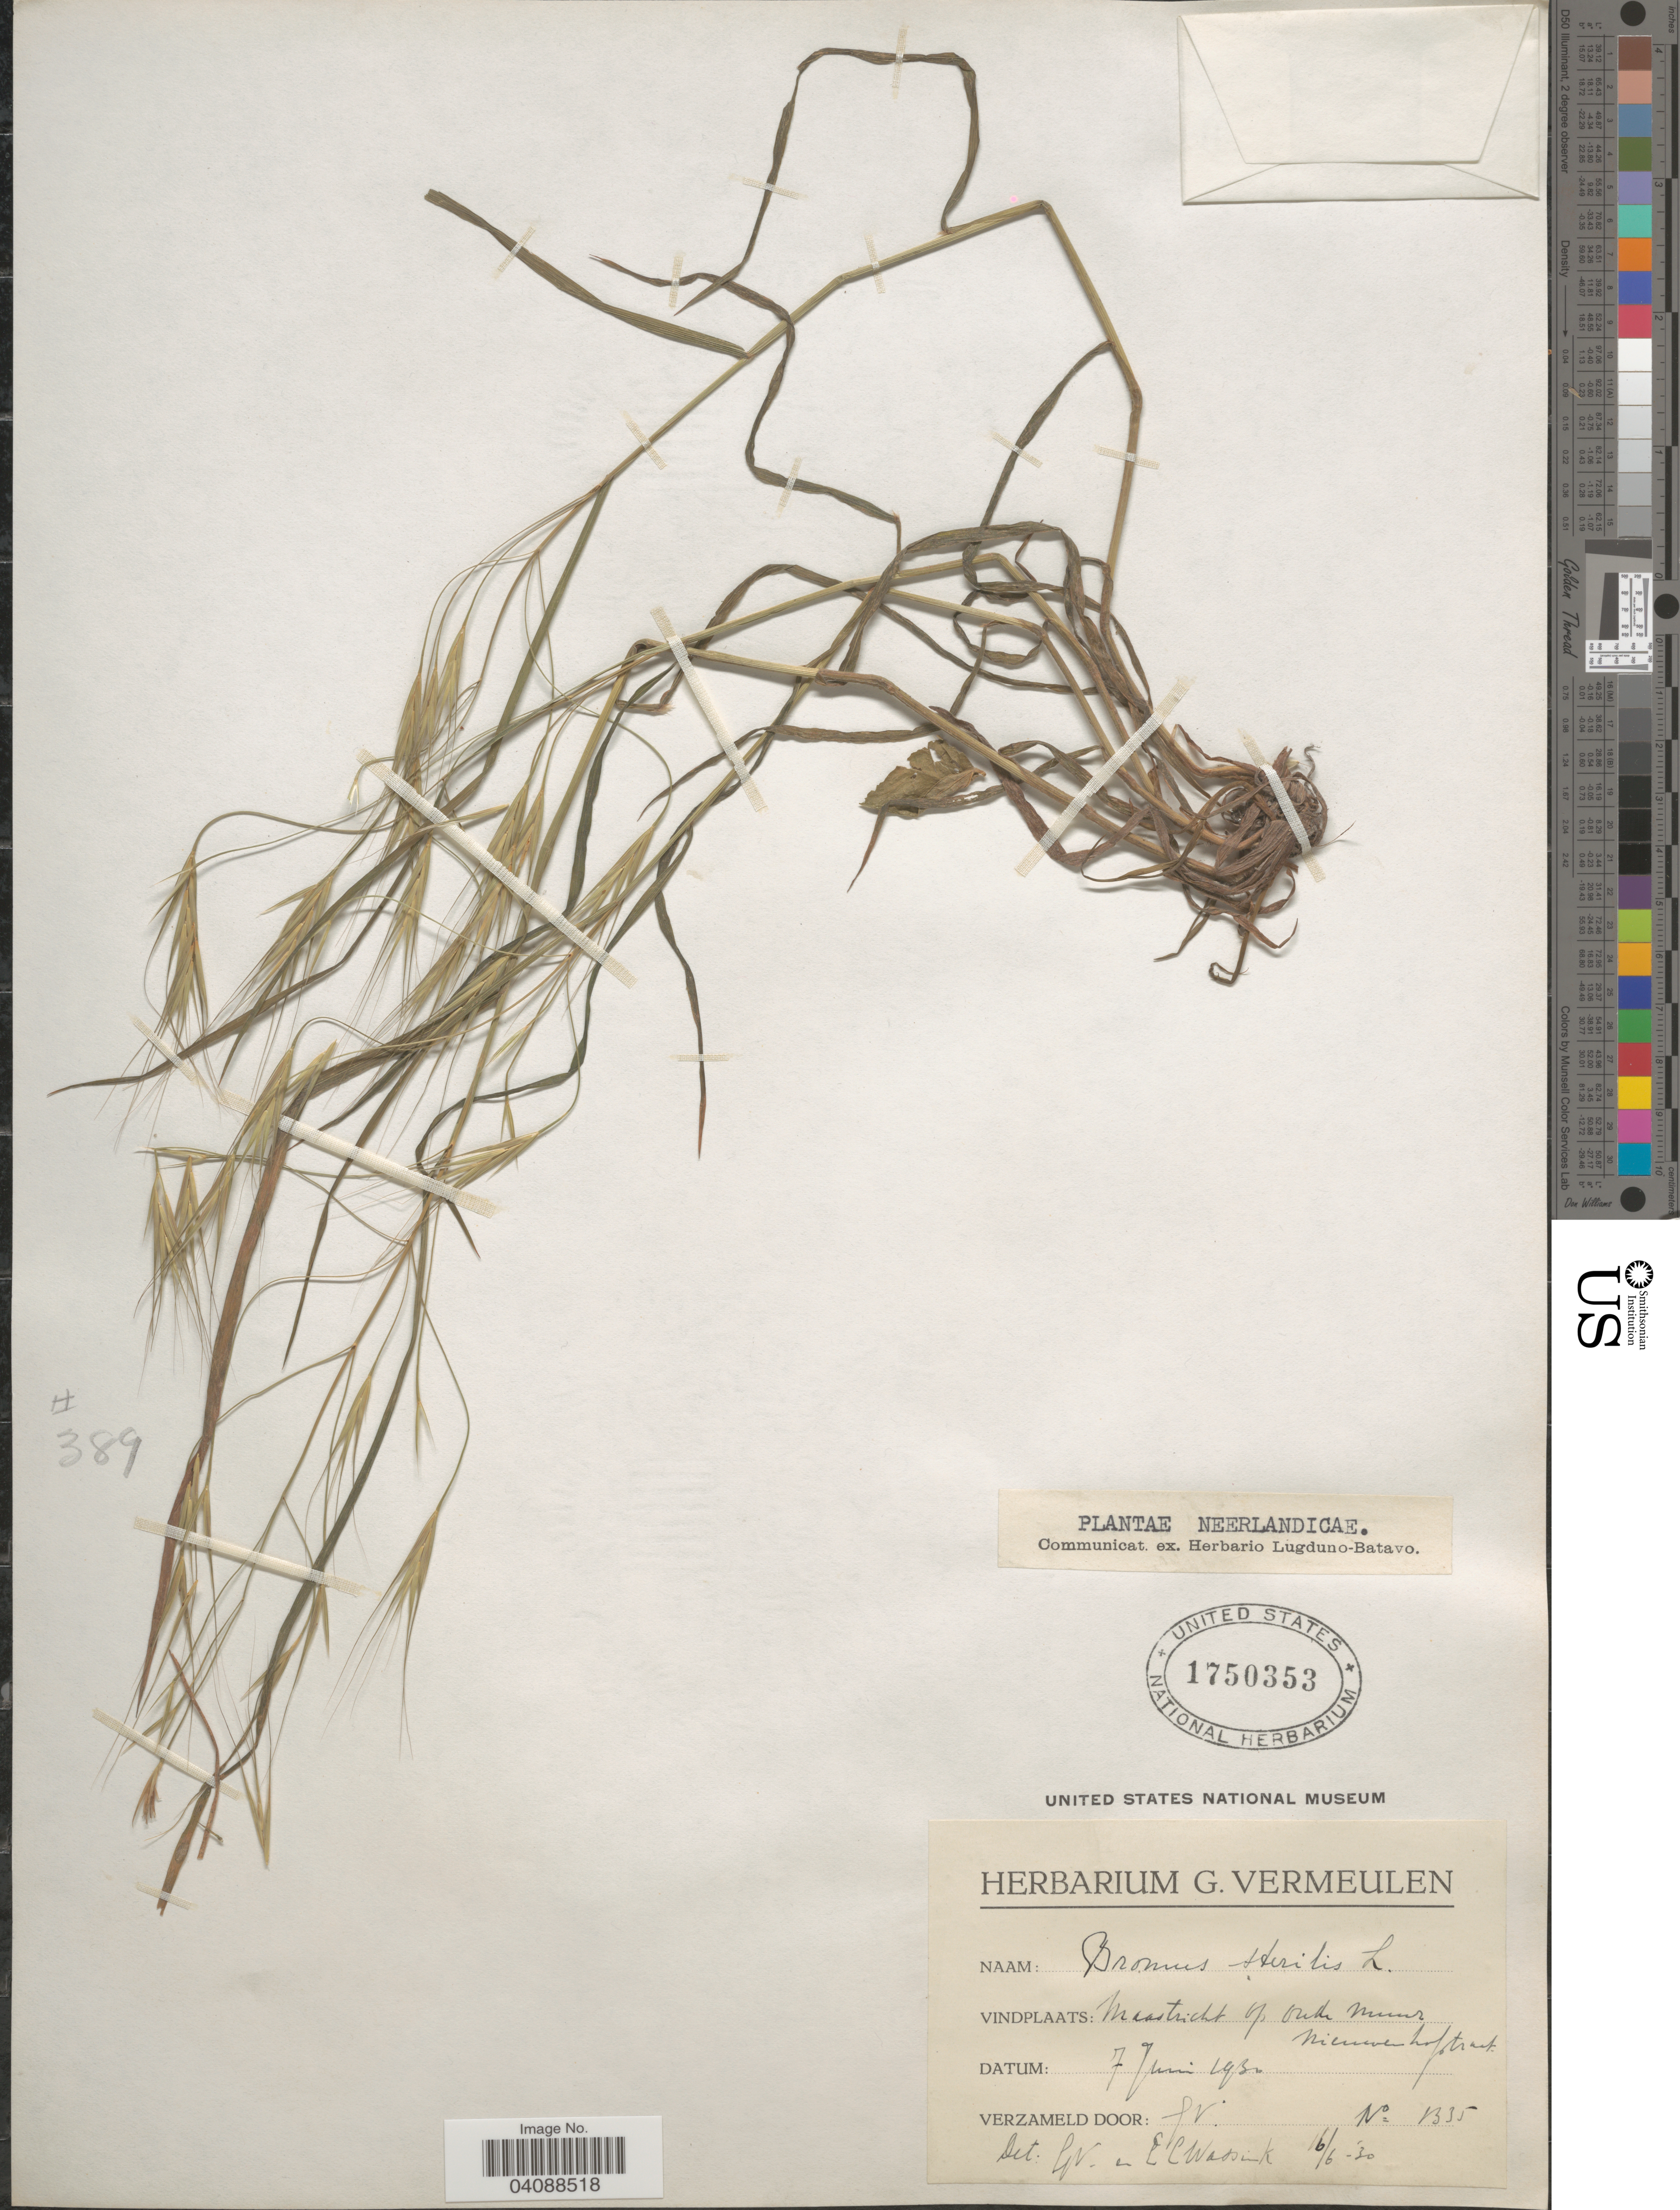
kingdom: Plantae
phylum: Tracheophyta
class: Liliopsida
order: Poales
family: Poaceae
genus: Bromus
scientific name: Bromus sterilis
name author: L.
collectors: G. Vermeulen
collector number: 1335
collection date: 1930-06-07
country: Netherlands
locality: Neerlandicae. Maastricht op onde muur nieuwe hofstrat. [interpreted]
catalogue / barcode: US 1750353